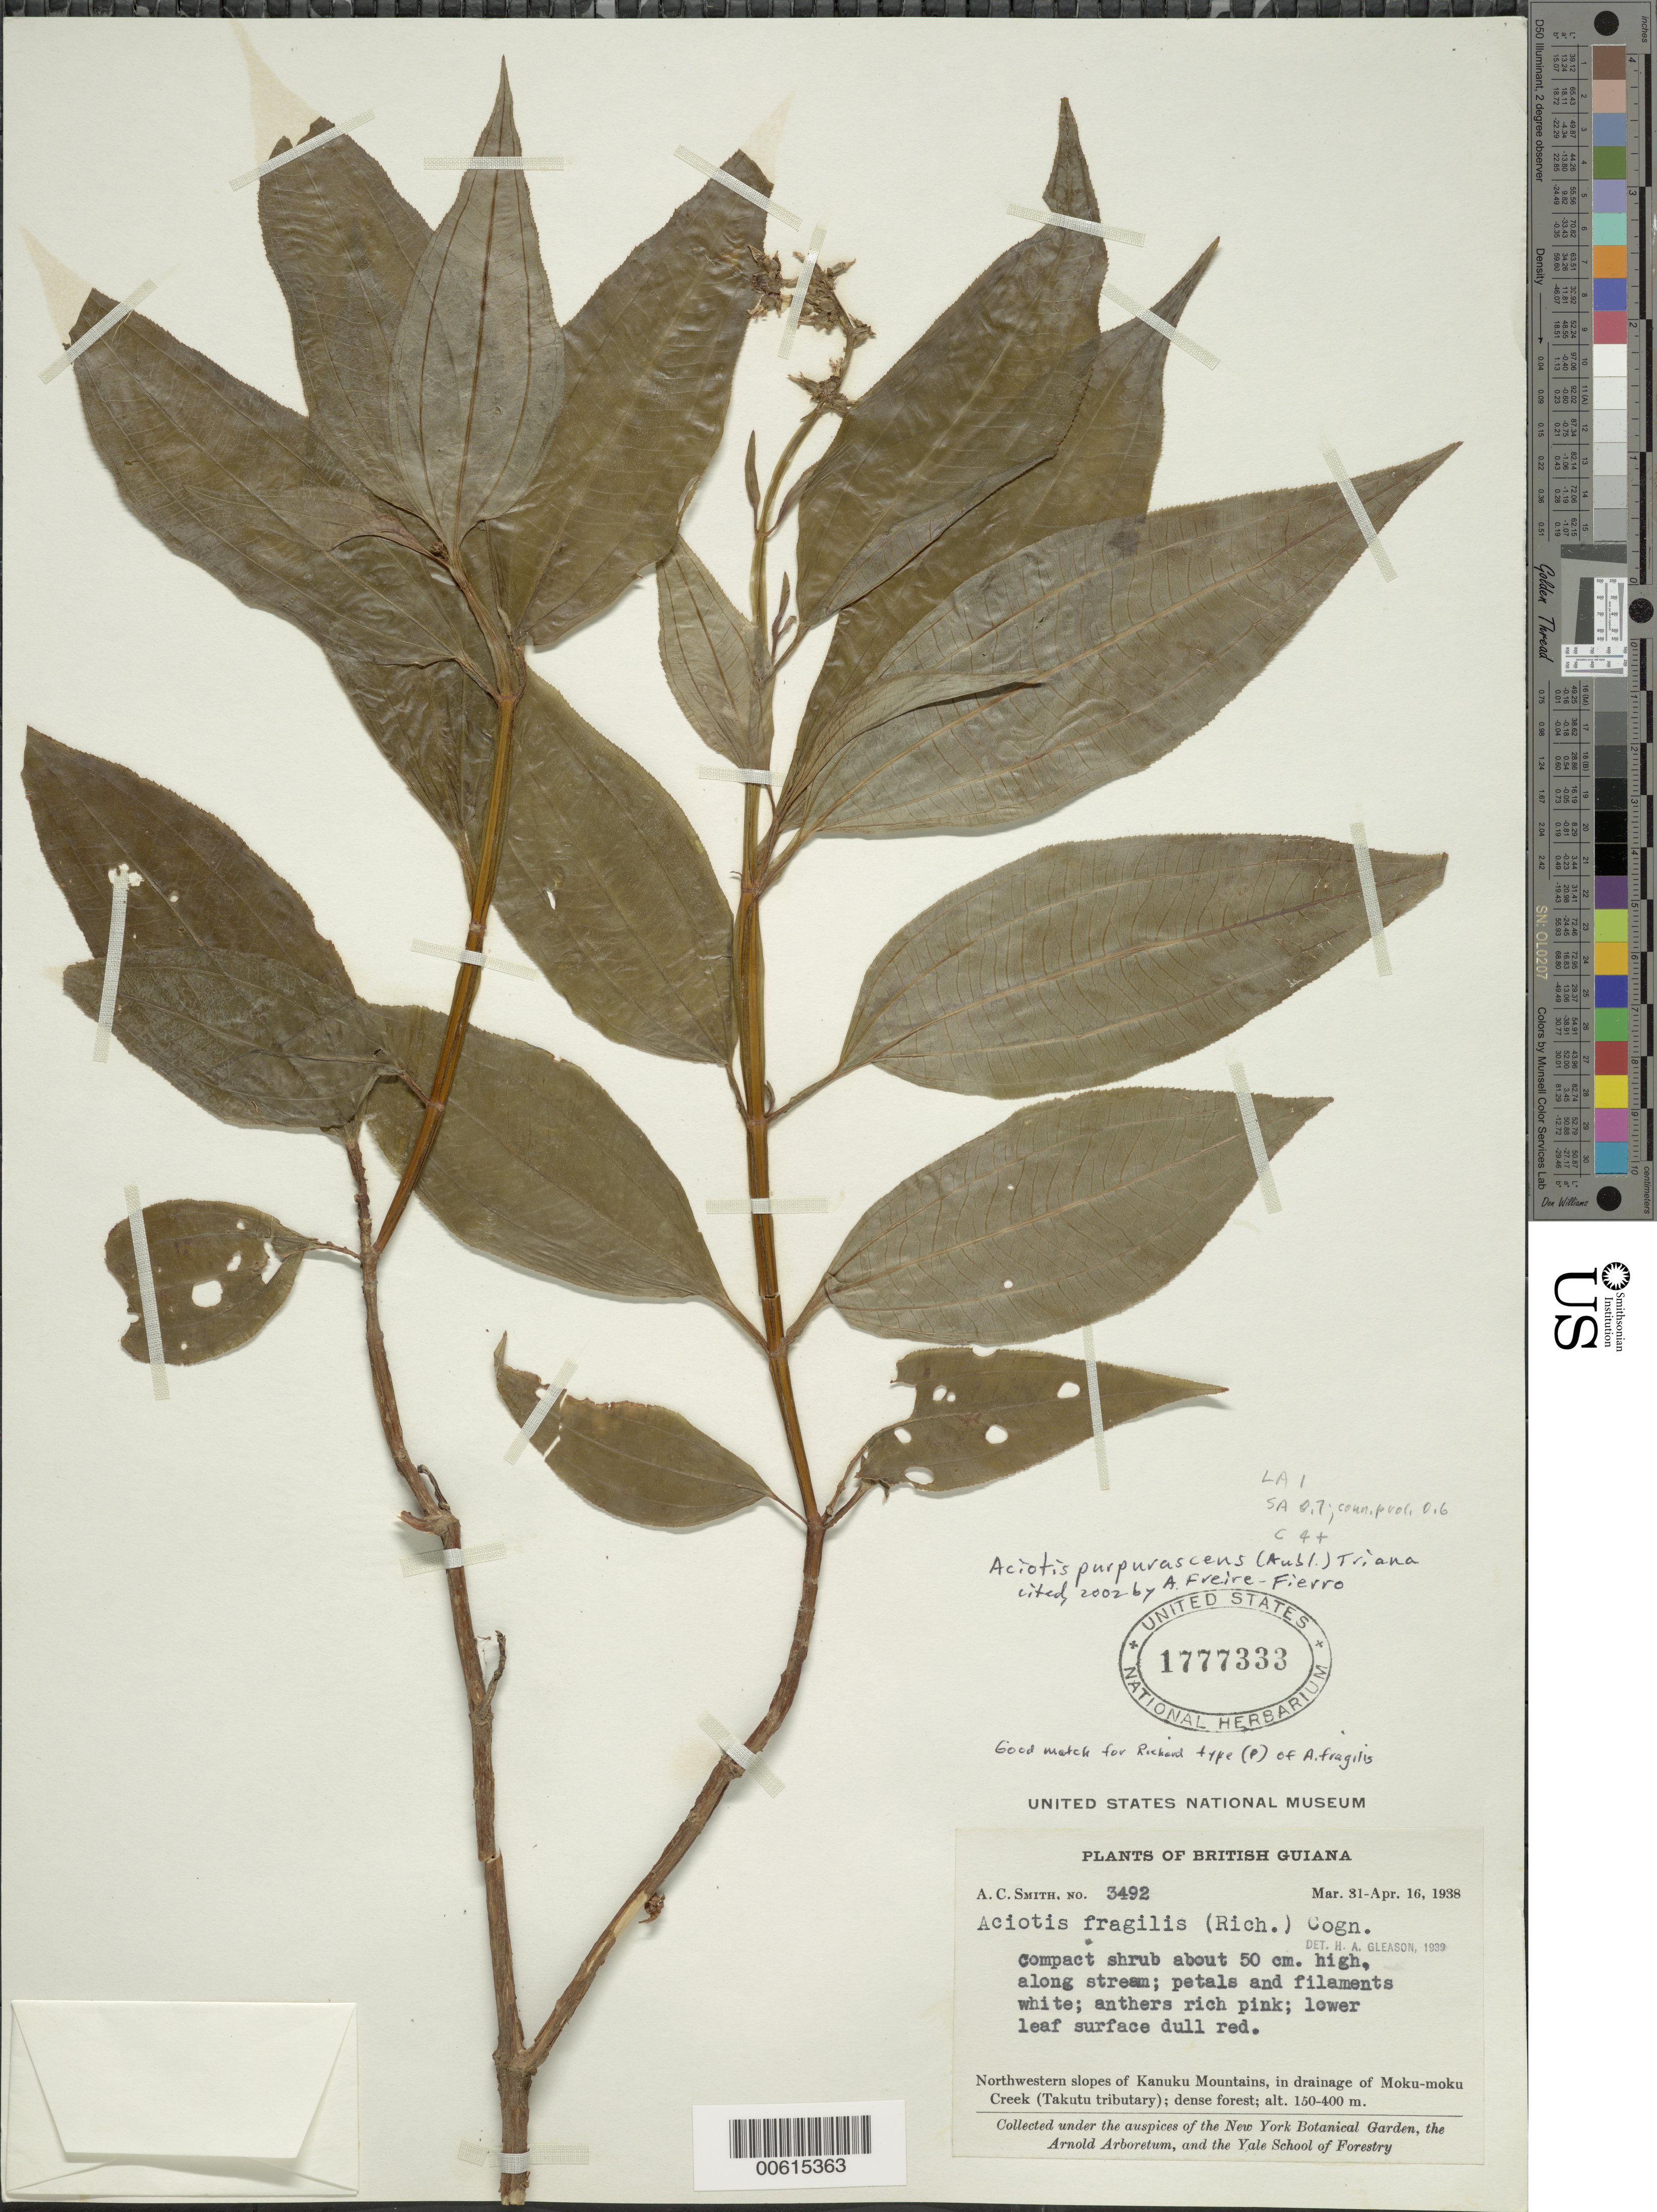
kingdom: Plantae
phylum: Tracheophyta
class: Magnoliopsida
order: Myrtales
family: Melastomataceae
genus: Aciotis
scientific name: Aciotis purpurascens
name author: (Aubl.) Triana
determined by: Freire-Fierro, A.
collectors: A. C. Smith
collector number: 3492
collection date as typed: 31-Mar-38 to 16-Apr-38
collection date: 1938-03-31/1938-04-16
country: Guyana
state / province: U. Takutu-U. Essequibo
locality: Kanuku Mts., NW slopes, in drainage of Moku-moku Creek (Takutu tributary)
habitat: Dense forest; along stream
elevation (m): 150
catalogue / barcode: US 1777333